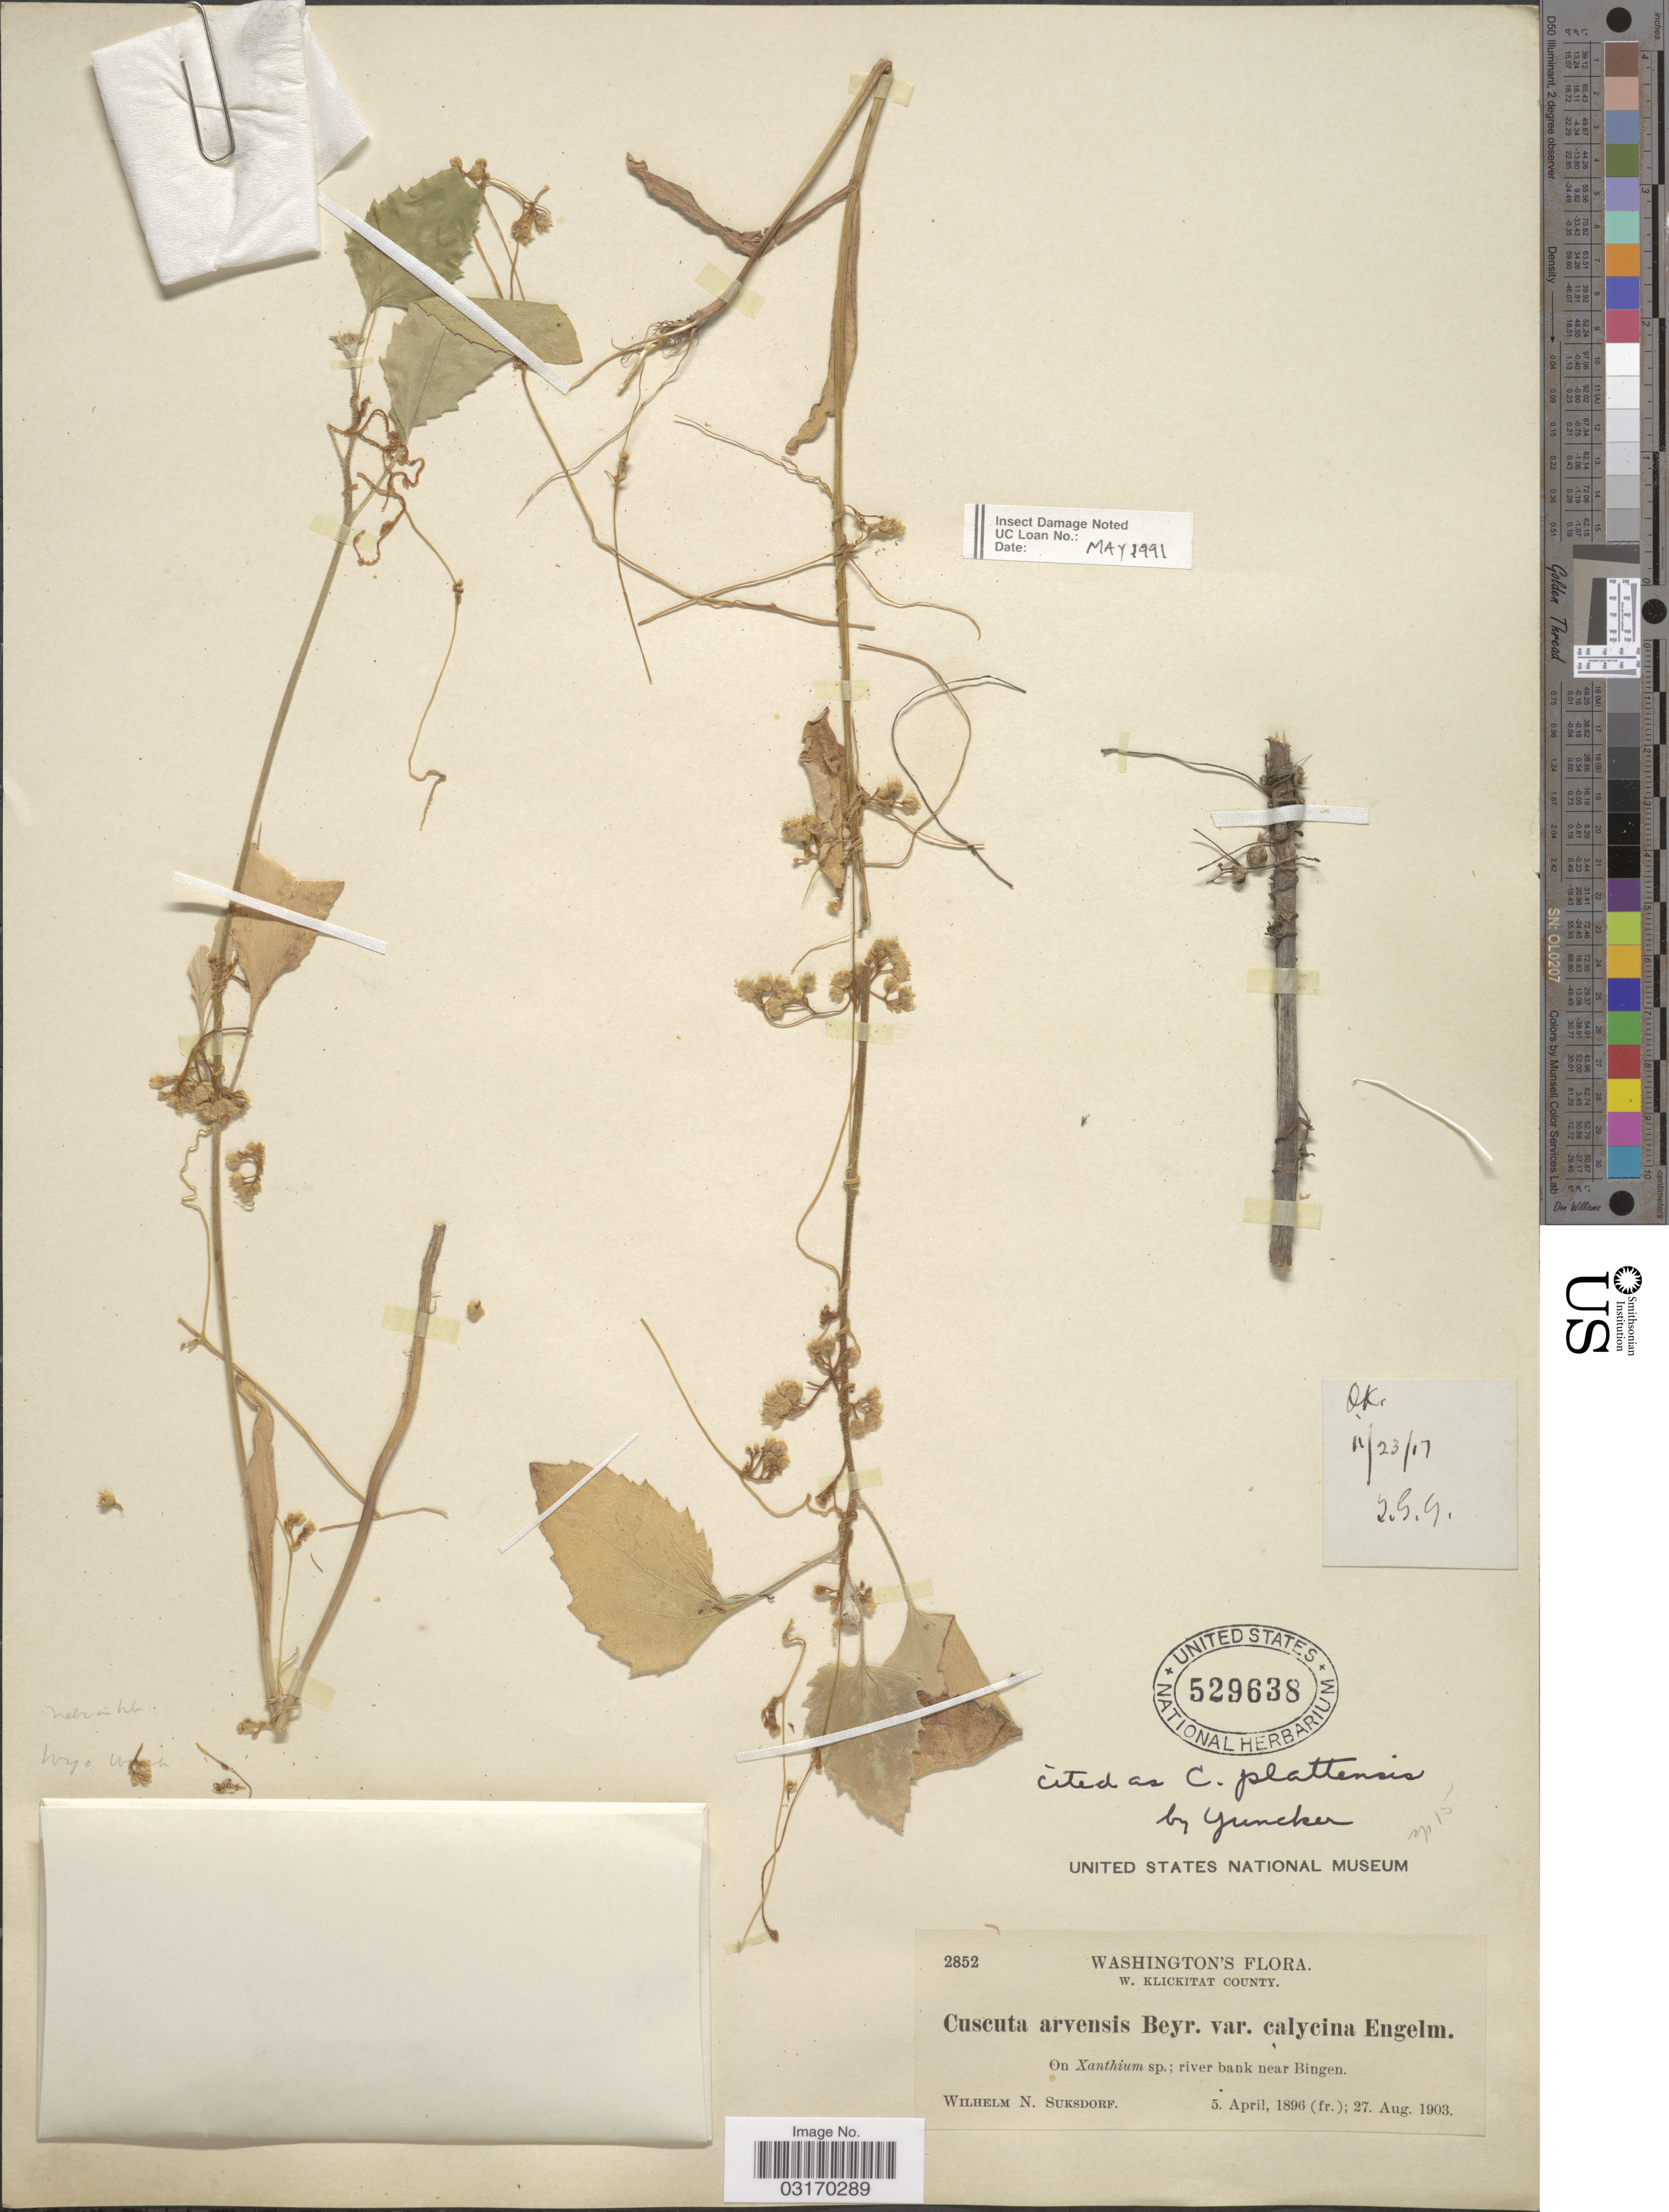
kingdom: Plantae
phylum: Tracheophyta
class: Magnoliopsida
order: Solanales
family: Convolvulaceae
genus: Cuscuta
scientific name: Cuscuta plattensis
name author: A. Nelson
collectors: W. N. Suksdorf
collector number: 2852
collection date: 1903-04-05/1903-08-27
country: United States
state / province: Washington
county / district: Klickitat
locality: W. Klickitat County. River bank near Bingen.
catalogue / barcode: US 529638